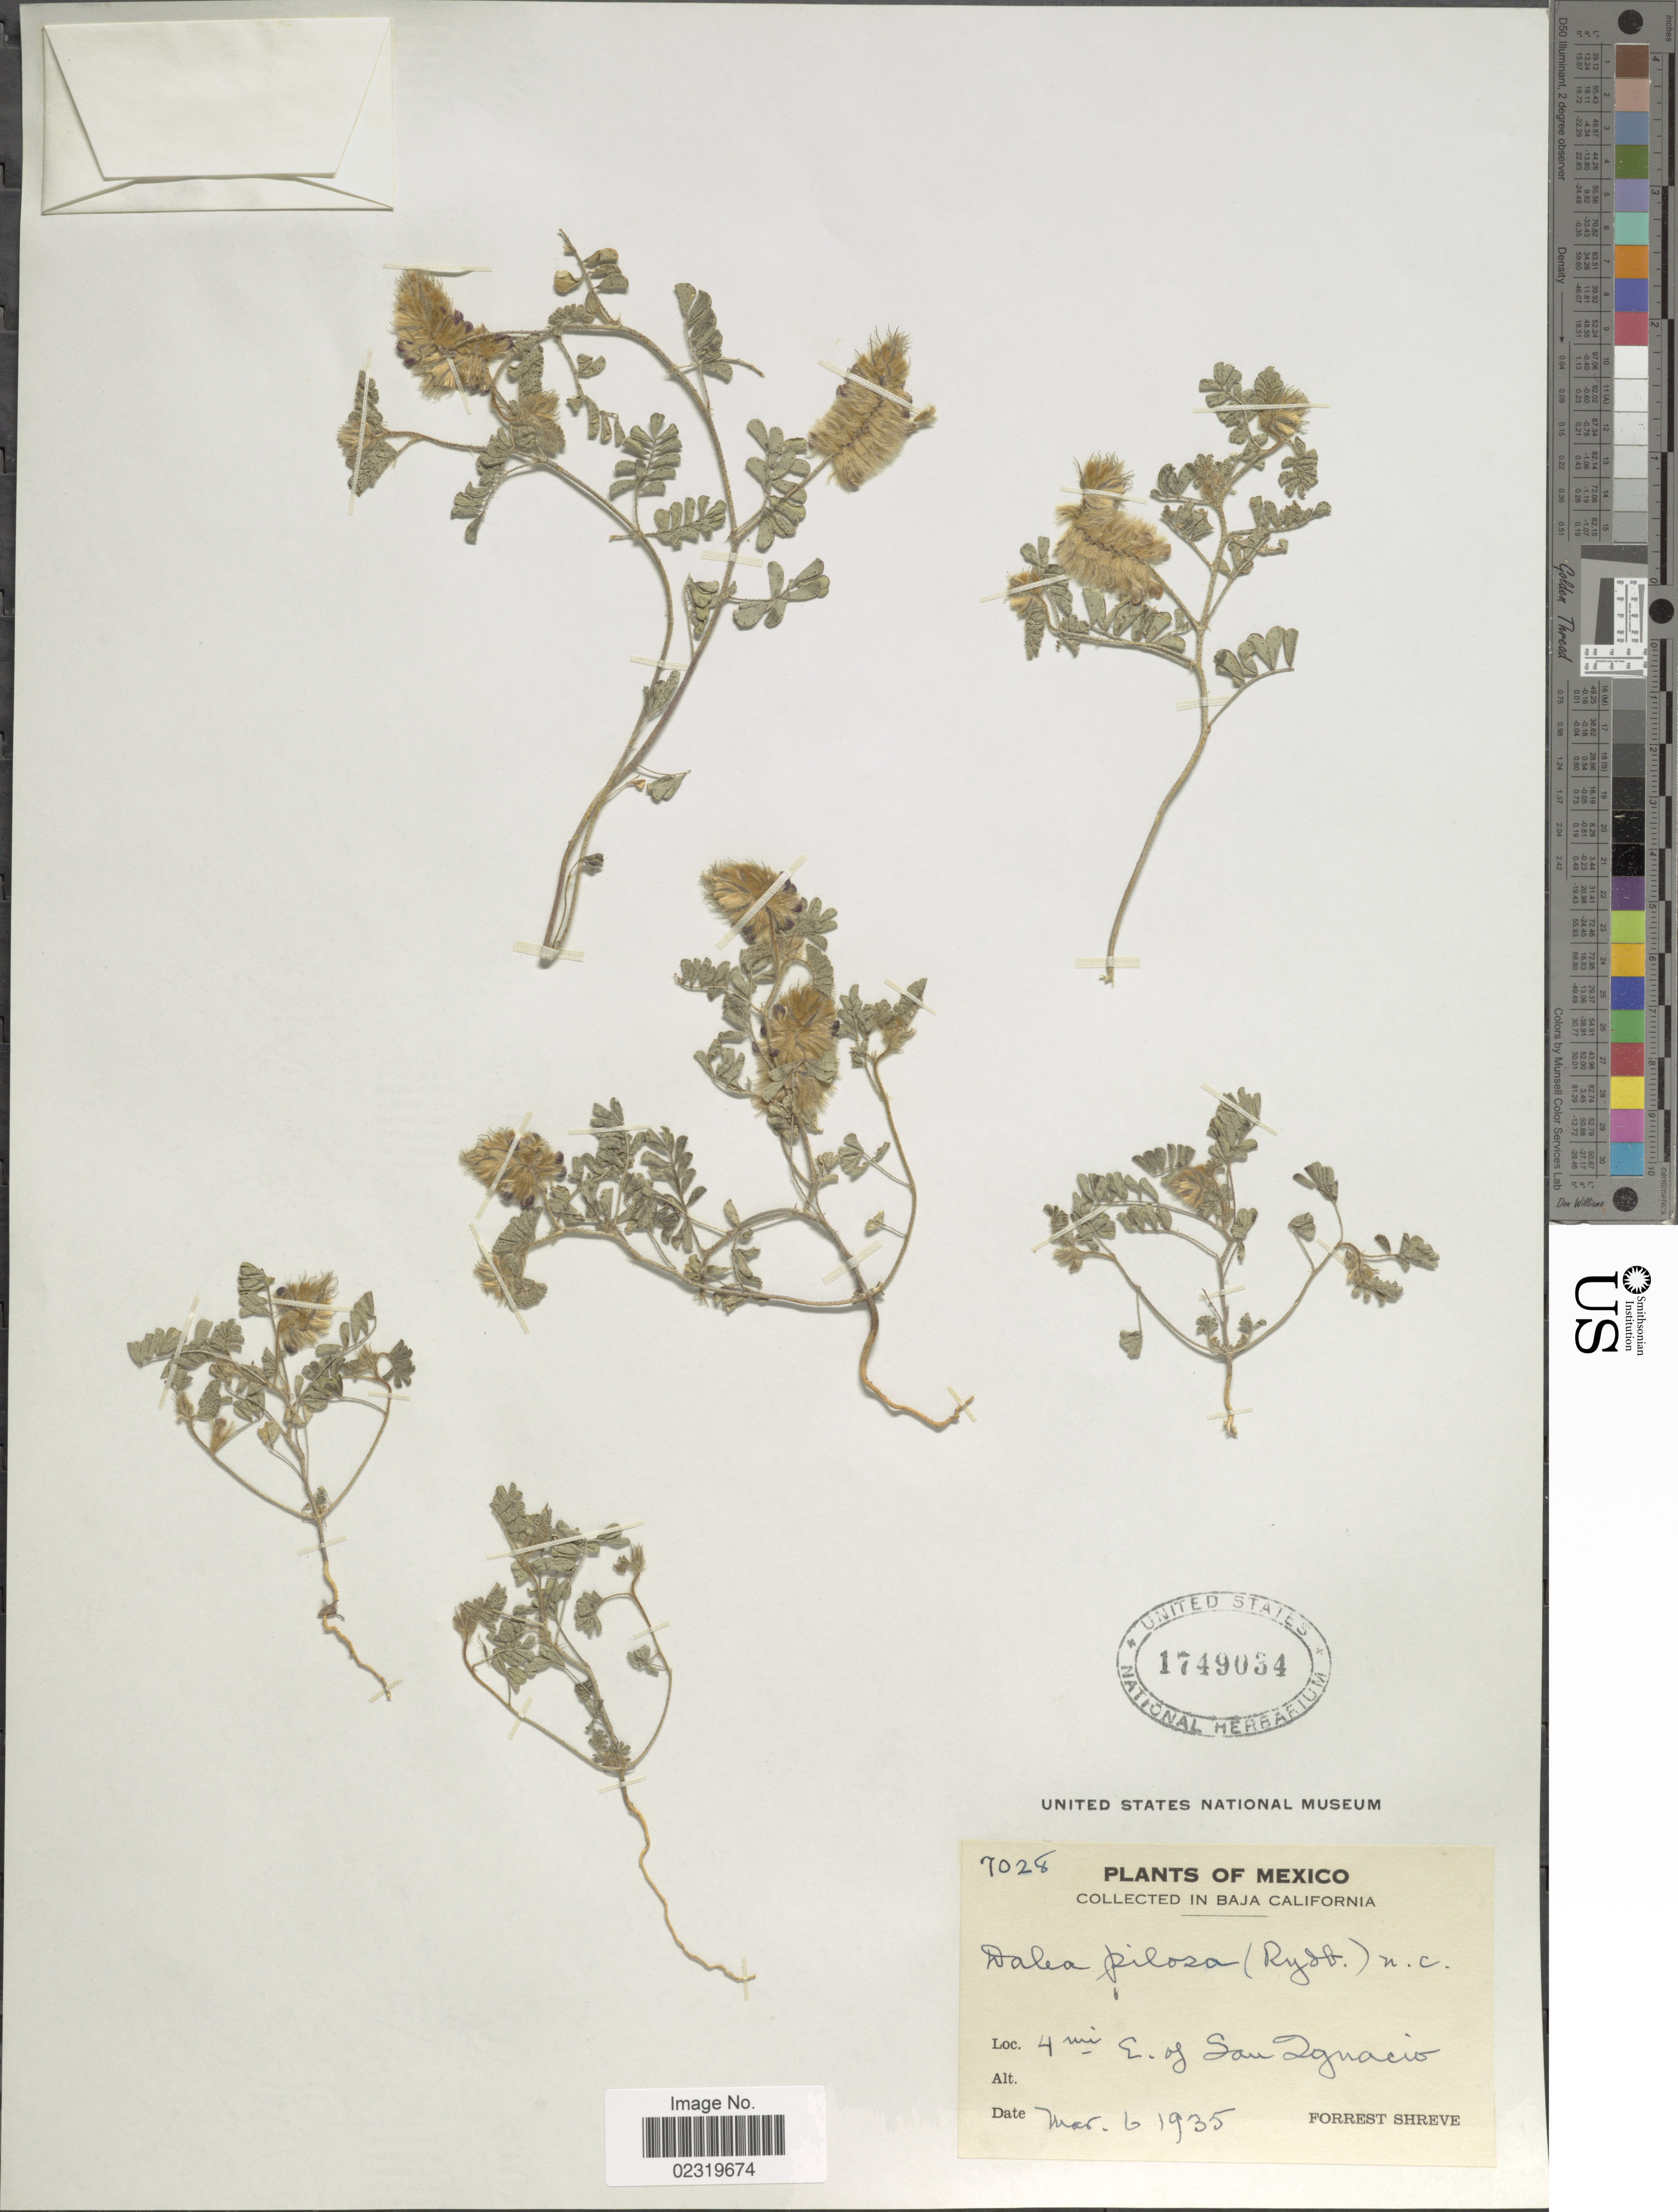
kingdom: Plantae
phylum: Tracheophyta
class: Magnoliopsida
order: Fabales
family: Fabaceae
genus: Dalea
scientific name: Dalea mollis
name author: Benth.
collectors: F. Shreve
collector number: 7028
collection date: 1935-03-06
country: Mexico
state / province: Baja California Sur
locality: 4 mi E. of San Ignacio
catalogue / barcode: US 1749034